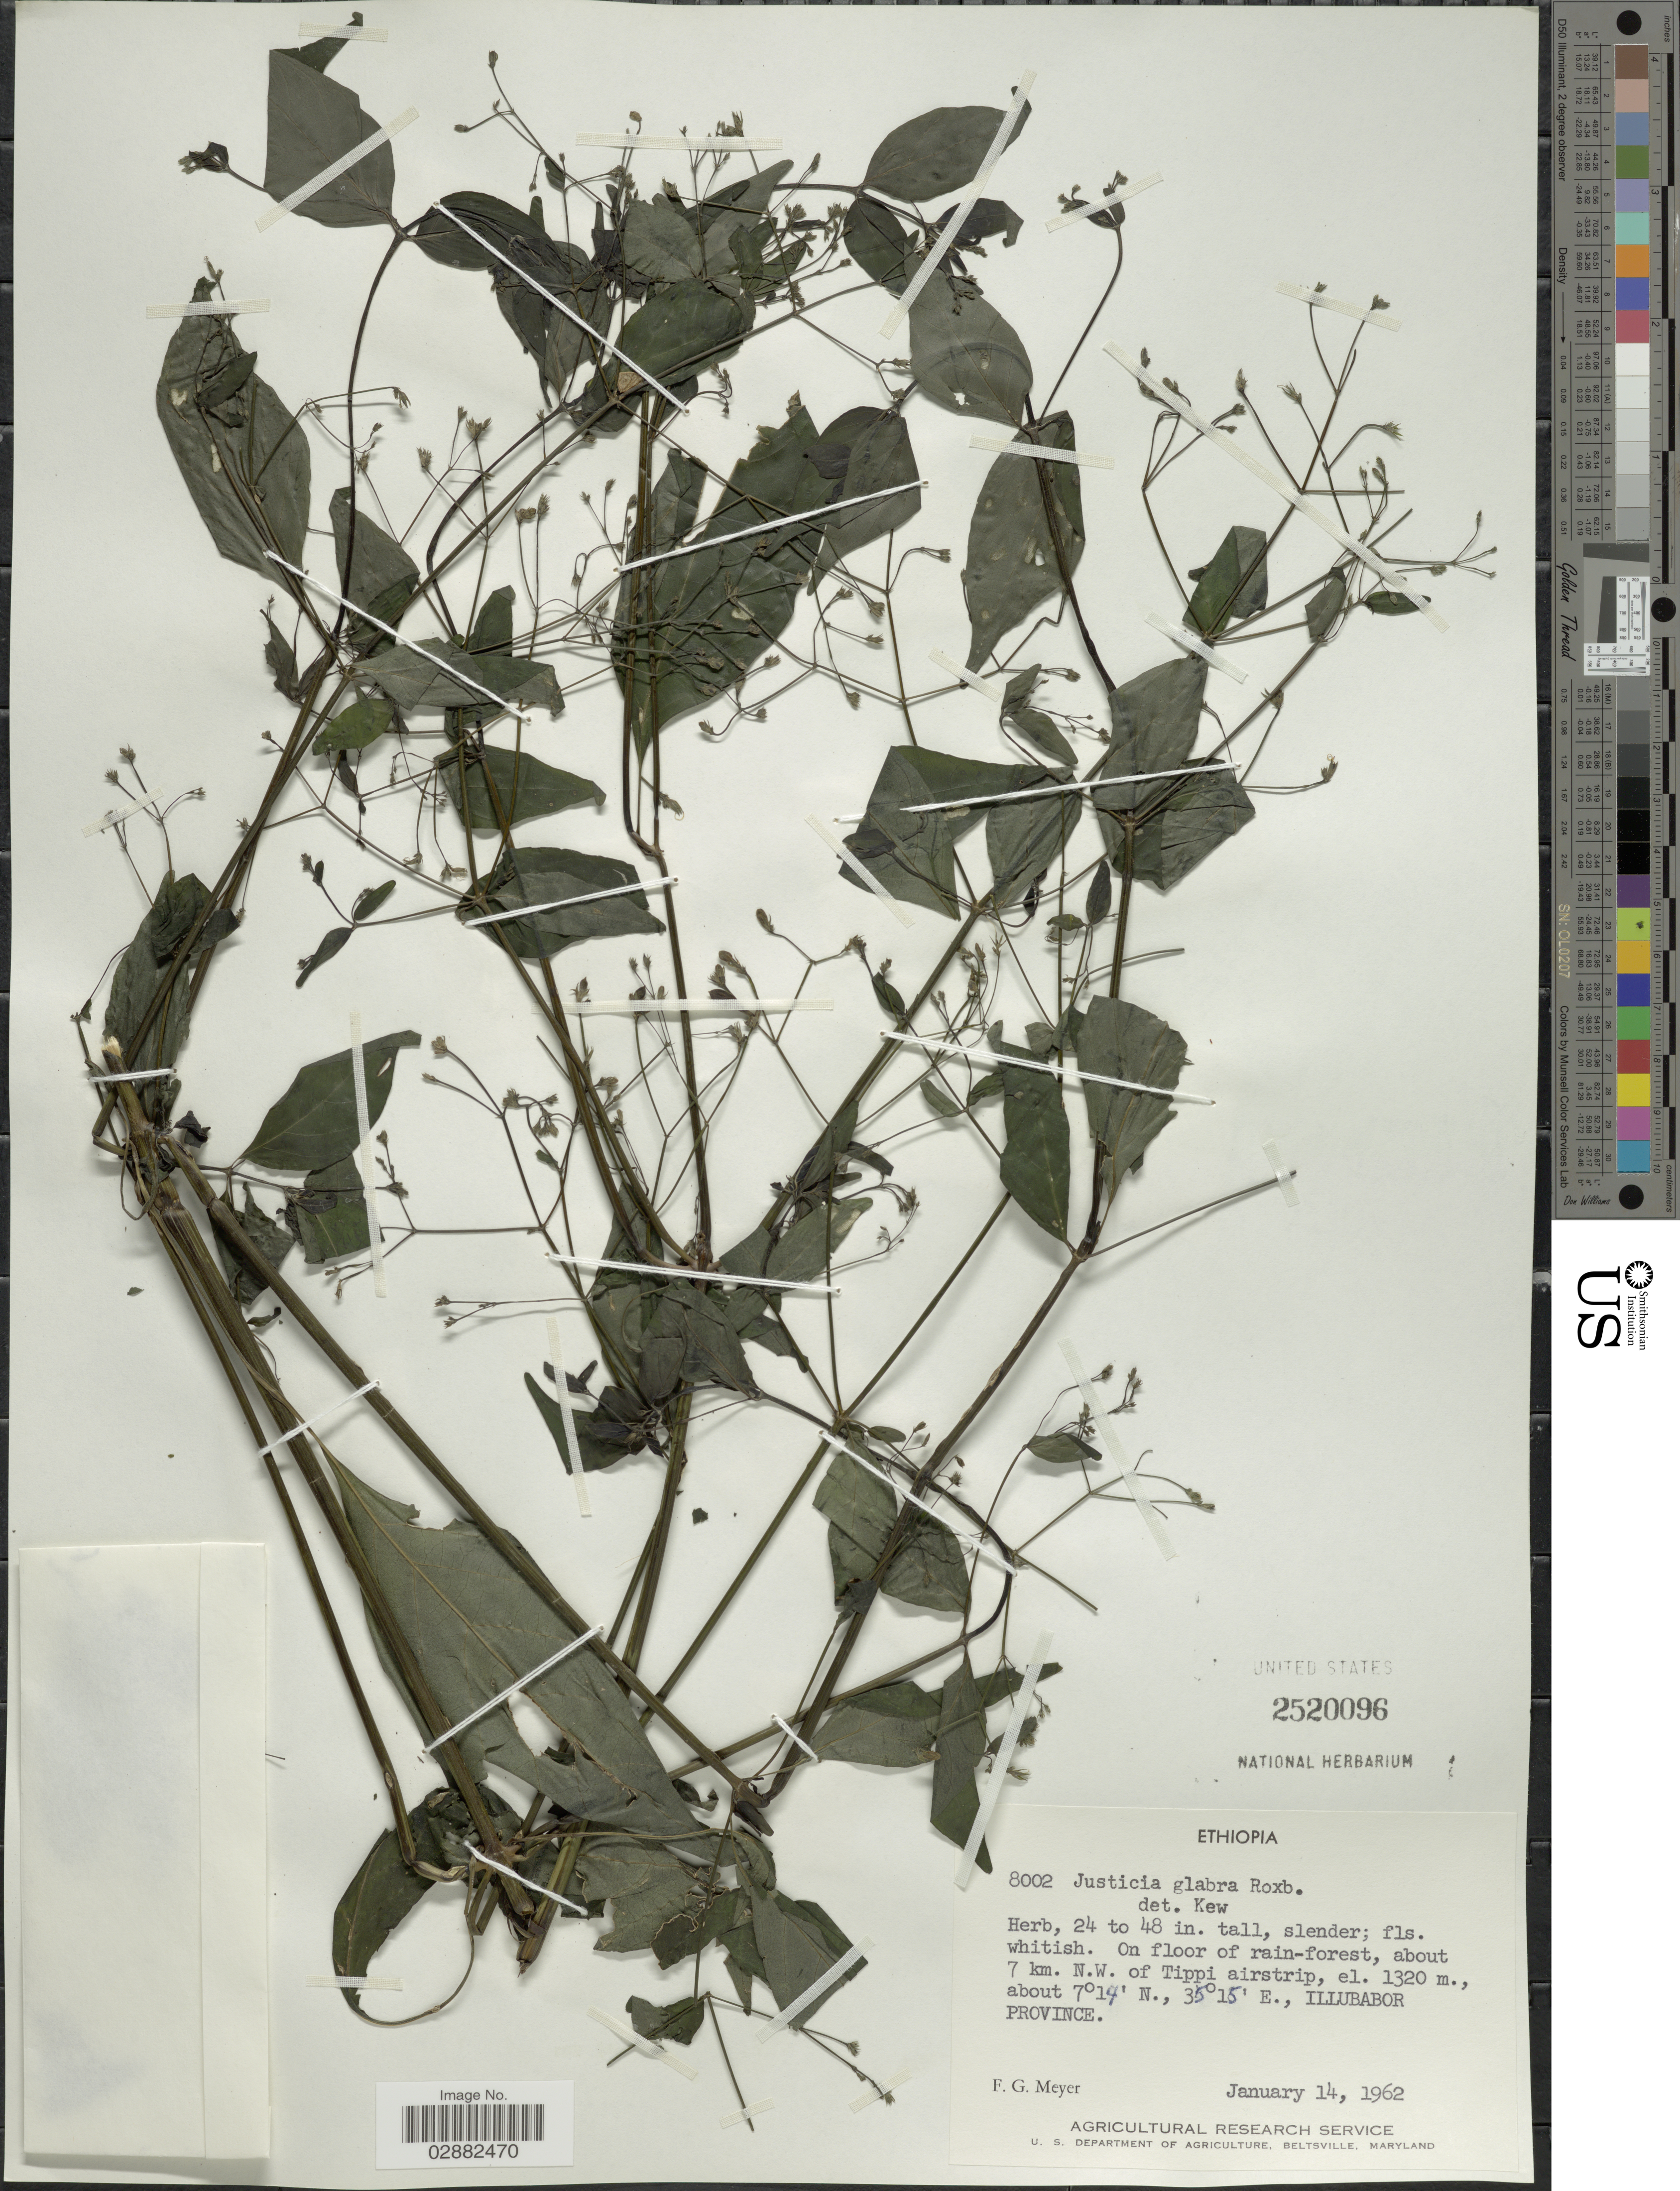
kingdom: Plantae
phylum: Tracheophyta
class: Magnoliopsida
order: Lamiales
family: Acanthaceae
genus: Justicia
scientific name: Justicia glabra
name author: K.D. Koenig ex Roxb.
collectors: F. G. Meyer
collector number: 8002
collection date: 1962-01-14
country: Ethiopia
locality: About 7 km N.W. of Tippi airstrip, Illubabor Province.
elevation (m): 1320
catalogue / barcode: US 2520096